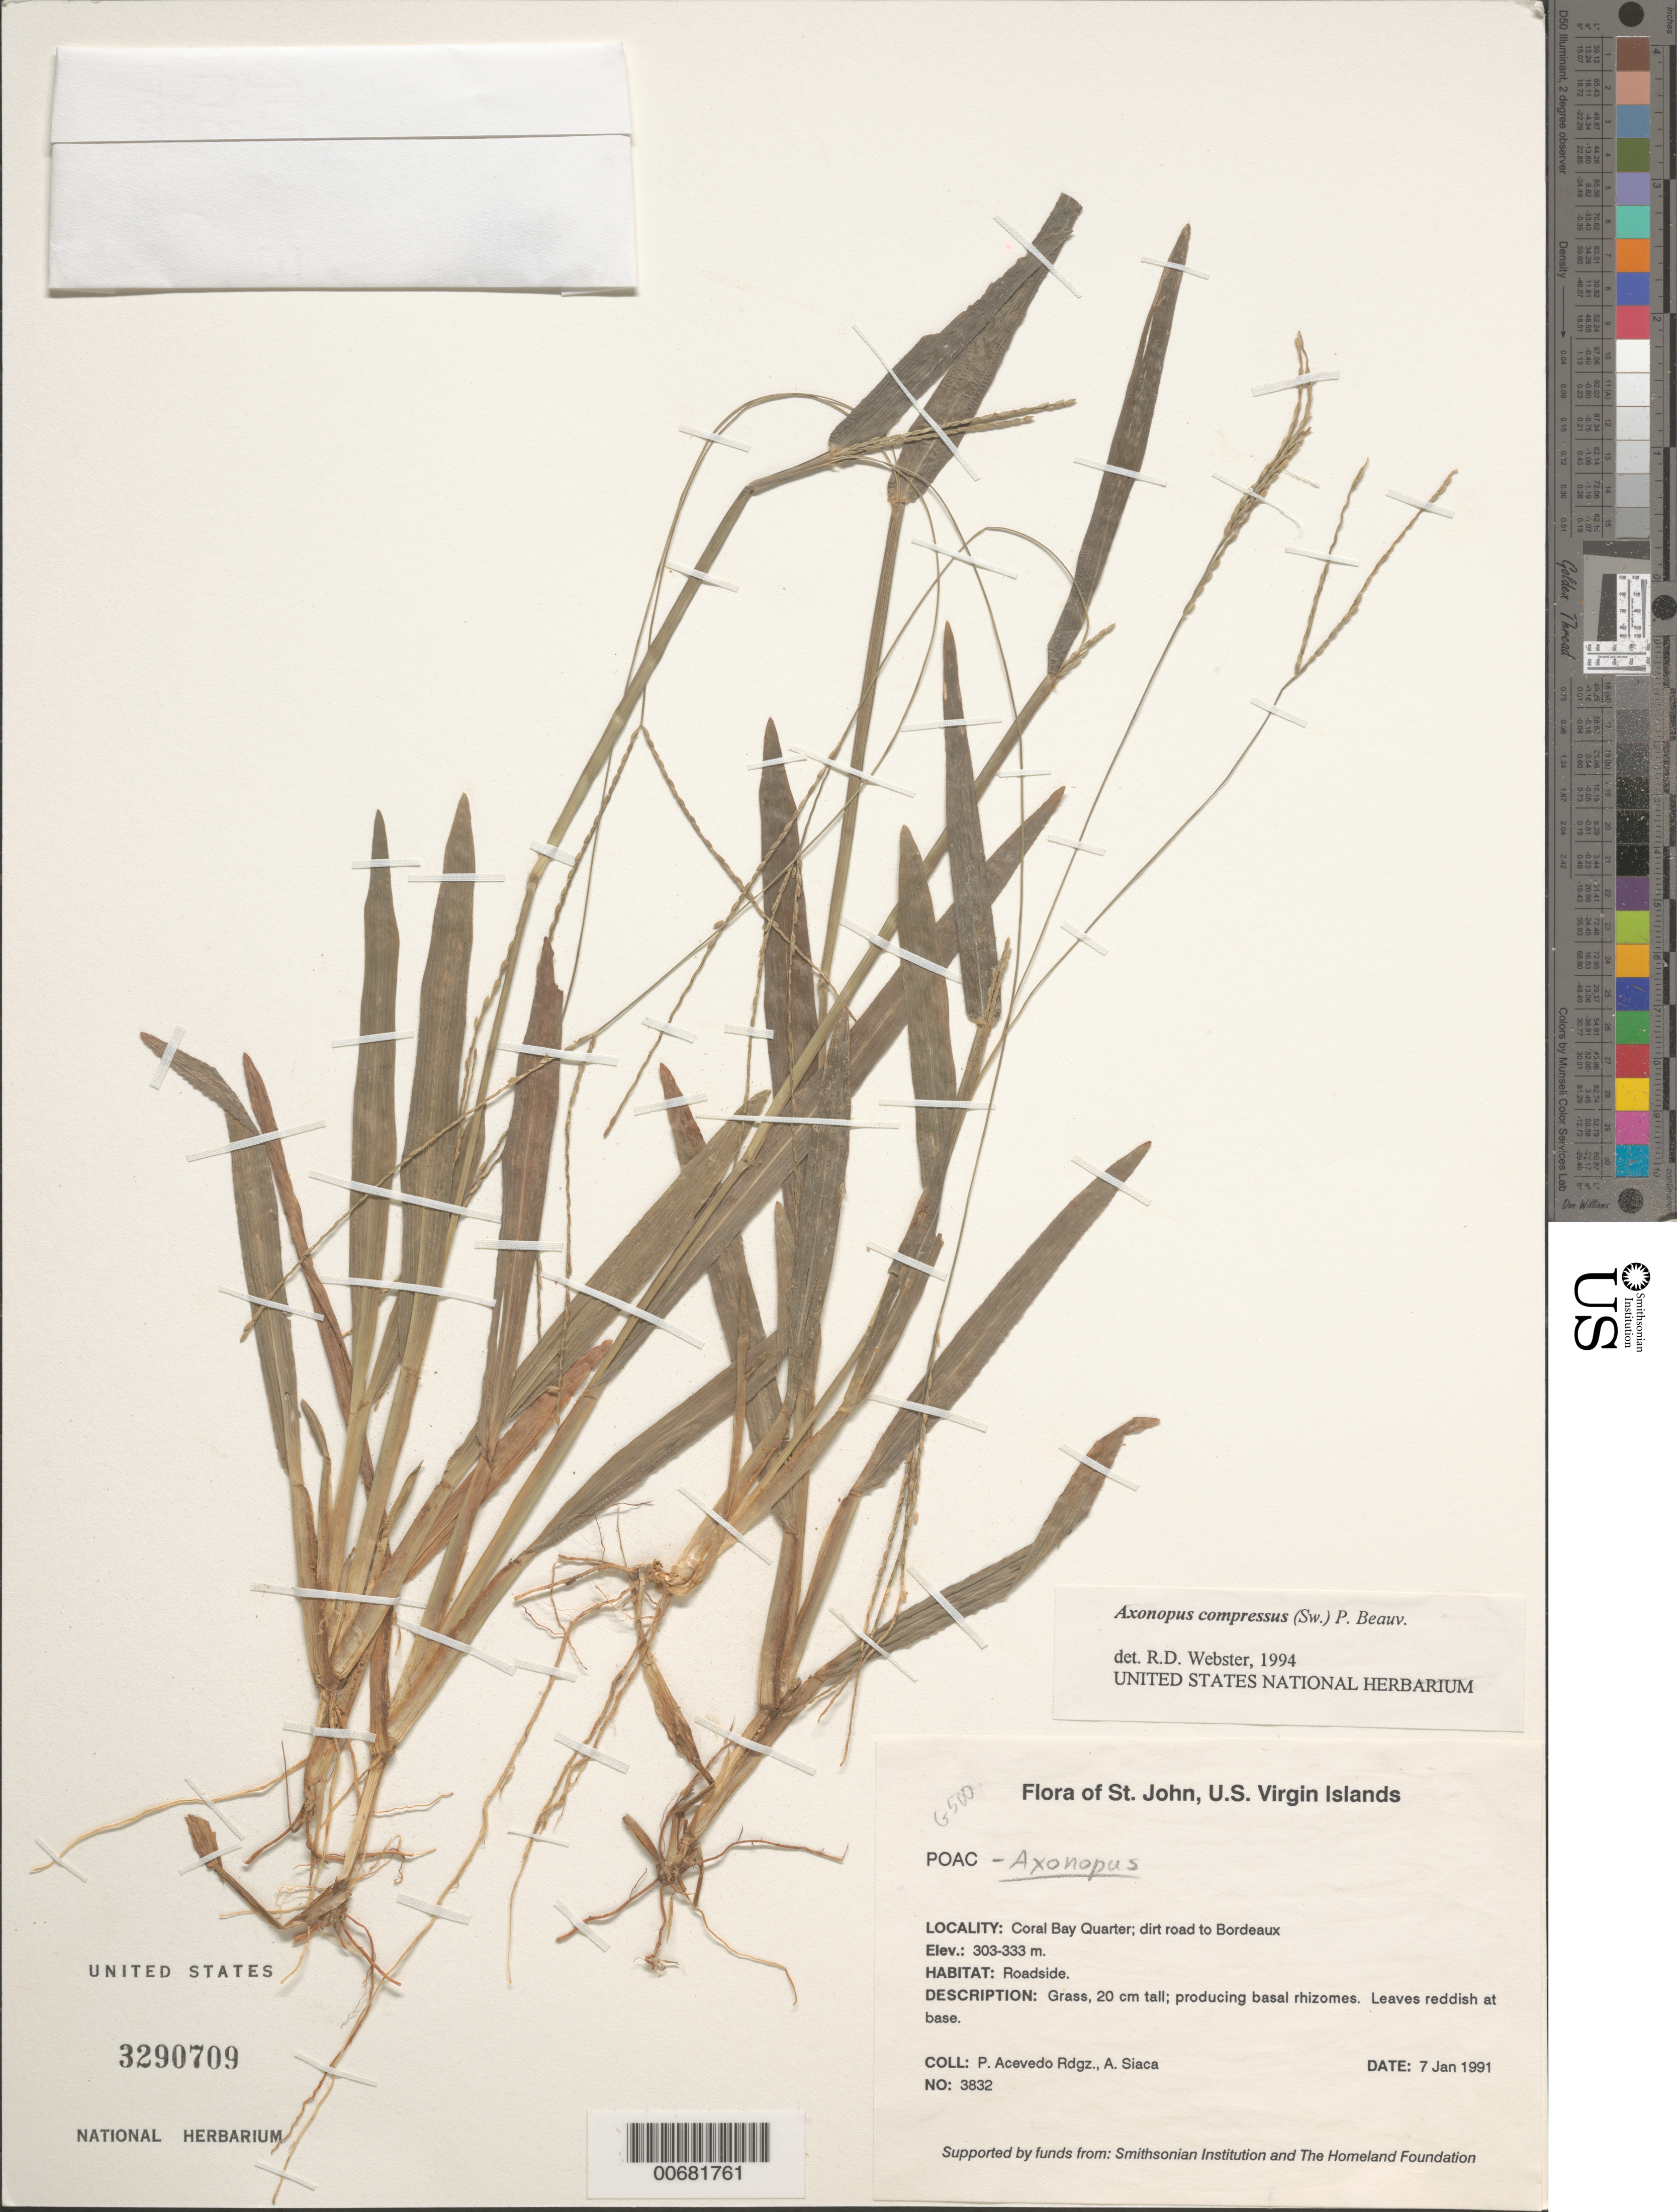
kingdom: Plantae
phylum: Tracheophyta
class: Liliopsida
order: Poales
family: Poaceae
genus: Axonopus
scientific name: Axonopus compressus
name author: (Sw.) P. Beauv.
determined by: Webster, Robert D.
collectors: P. Acevedo-Rodr. & A. Siaca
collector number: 3832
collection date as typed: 07 Jan 1991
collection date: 1991-01-07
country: U.S. Virgin Islands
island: St. John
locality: Coral Bay Quarter; dirt road to Bordeaux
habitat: Roadside.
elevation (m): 303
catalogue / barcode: US 3290709